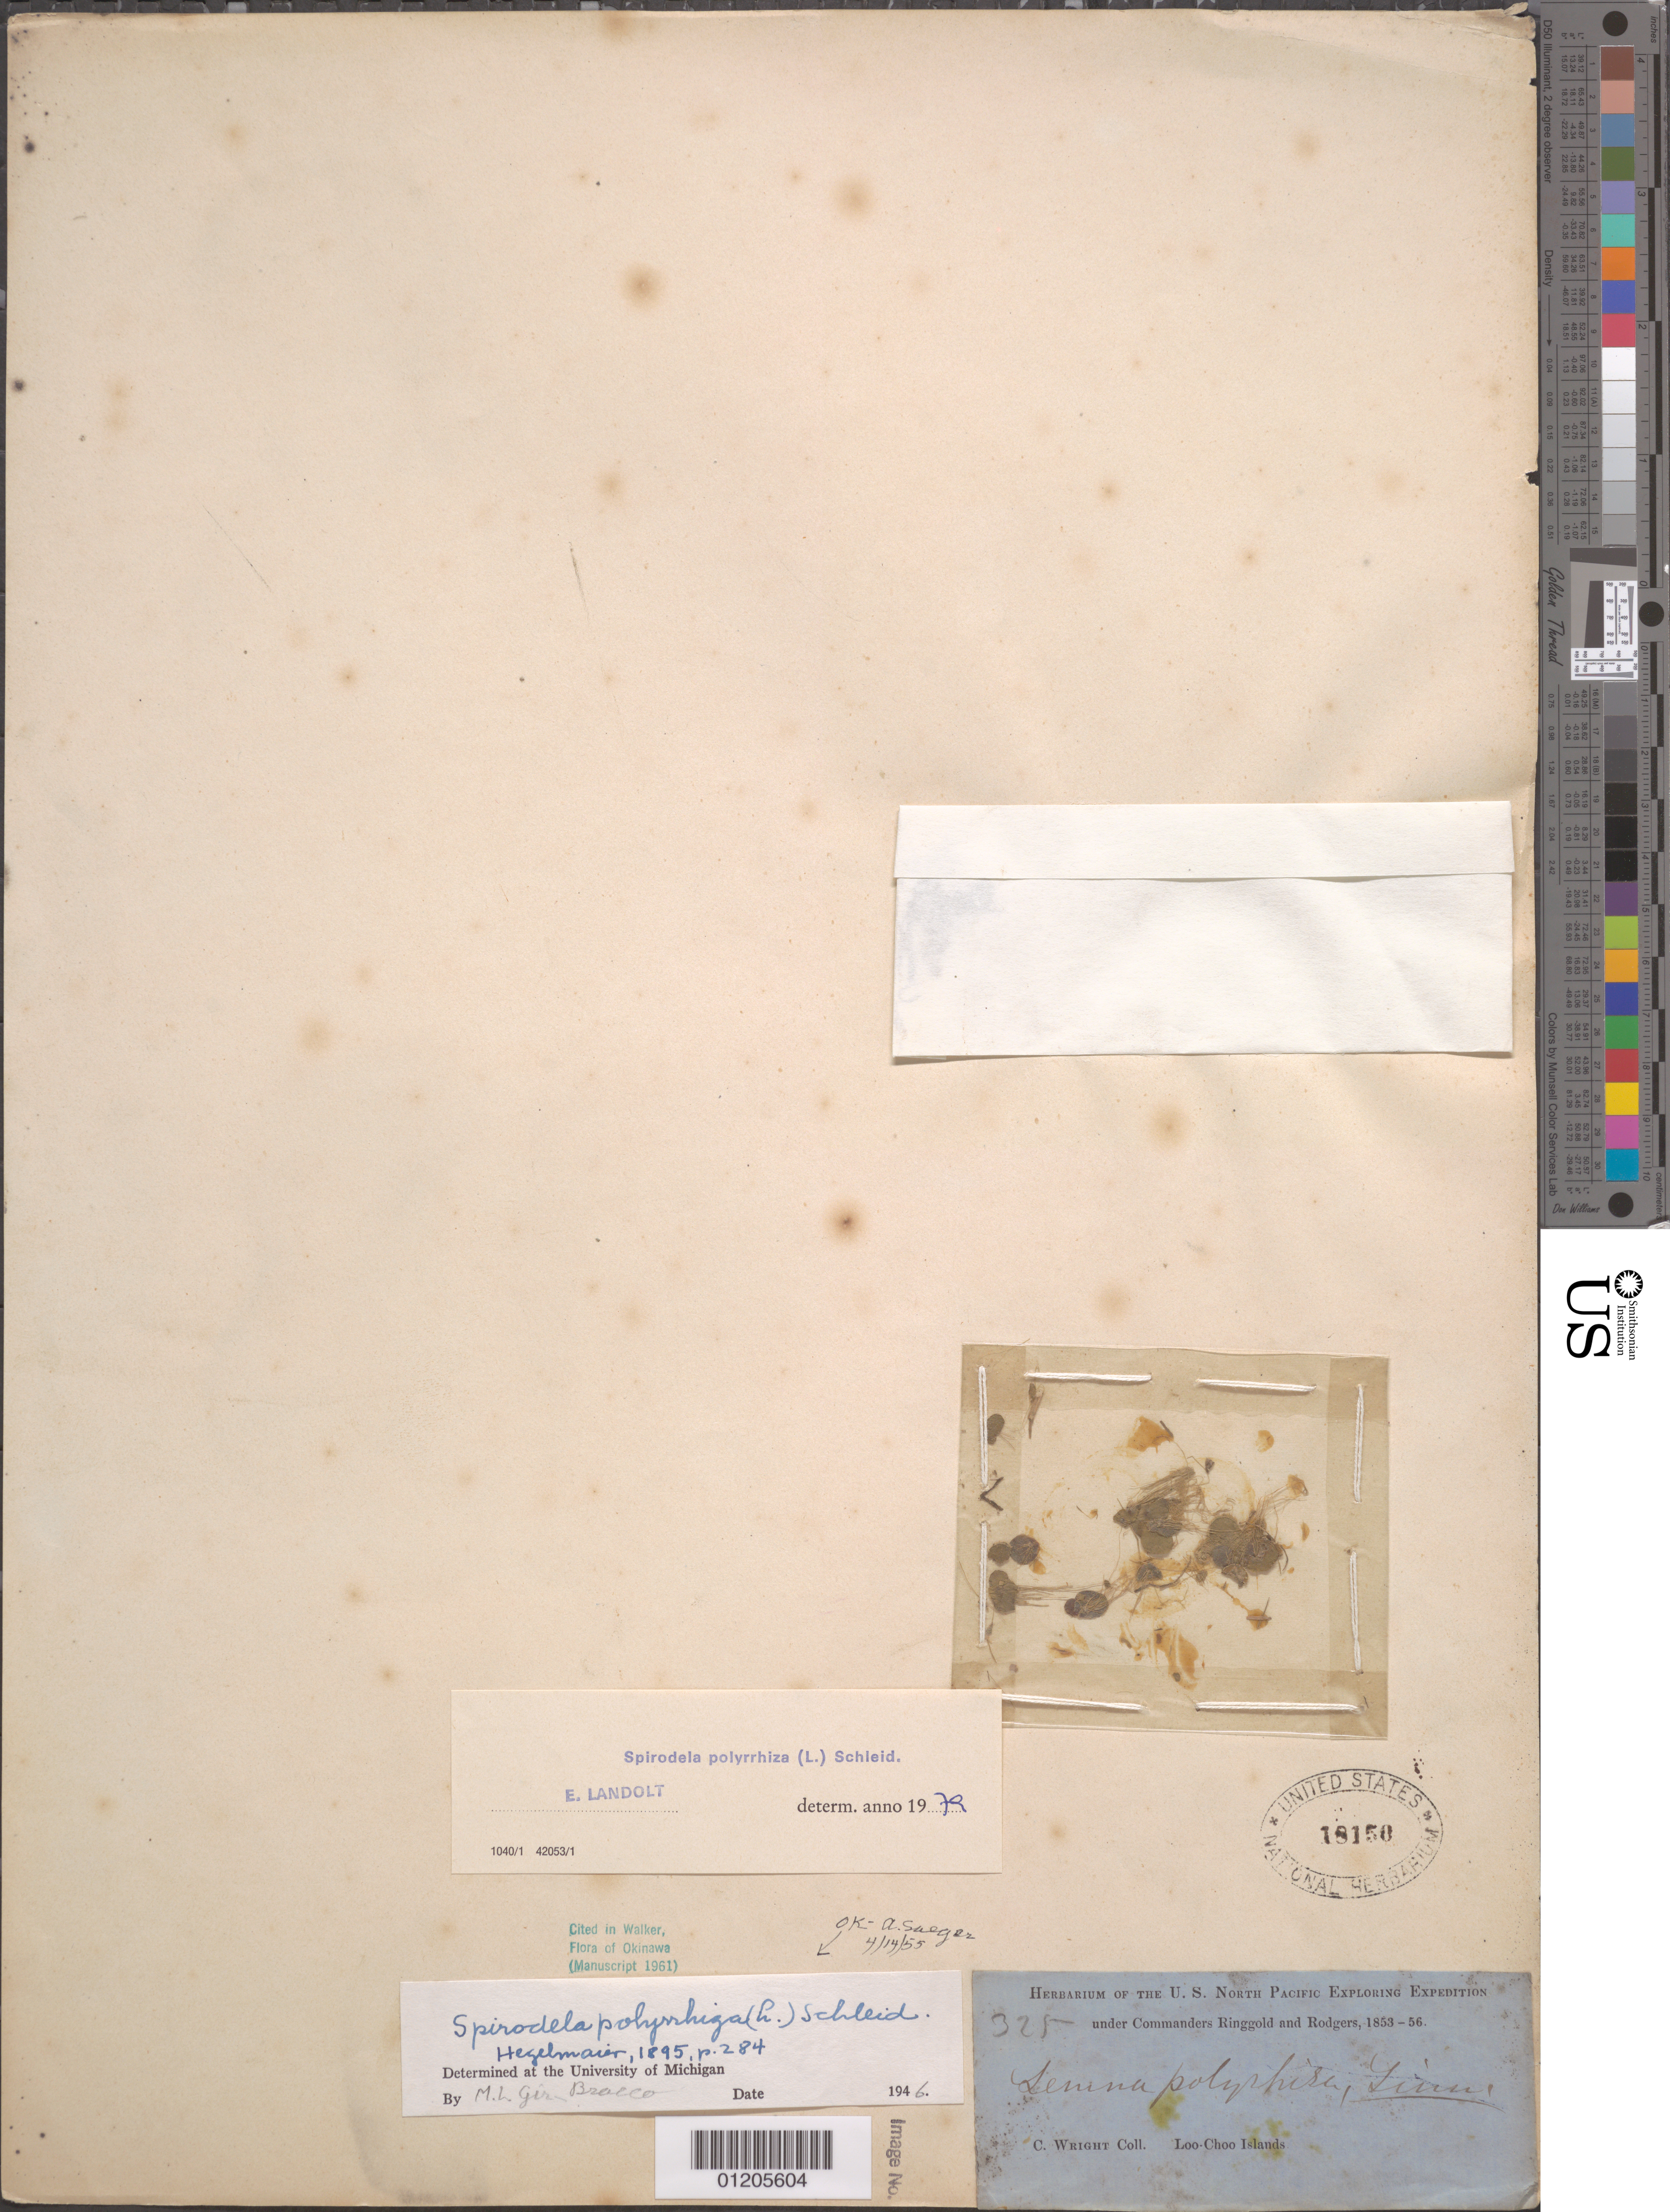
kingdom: Plantae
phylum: Tracheophyta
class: Liliopsida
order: Alismatales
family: Araceae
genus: Spirodela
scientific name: Spirodela polyrrhiza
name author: (L.) Schleid.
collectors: C. Wright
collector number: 325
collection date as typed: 1853 to -- --- 1856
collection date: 1853/1856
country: Japan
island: Ryukyu Islands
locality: Loo Choo Islands.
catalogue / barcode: US 18150